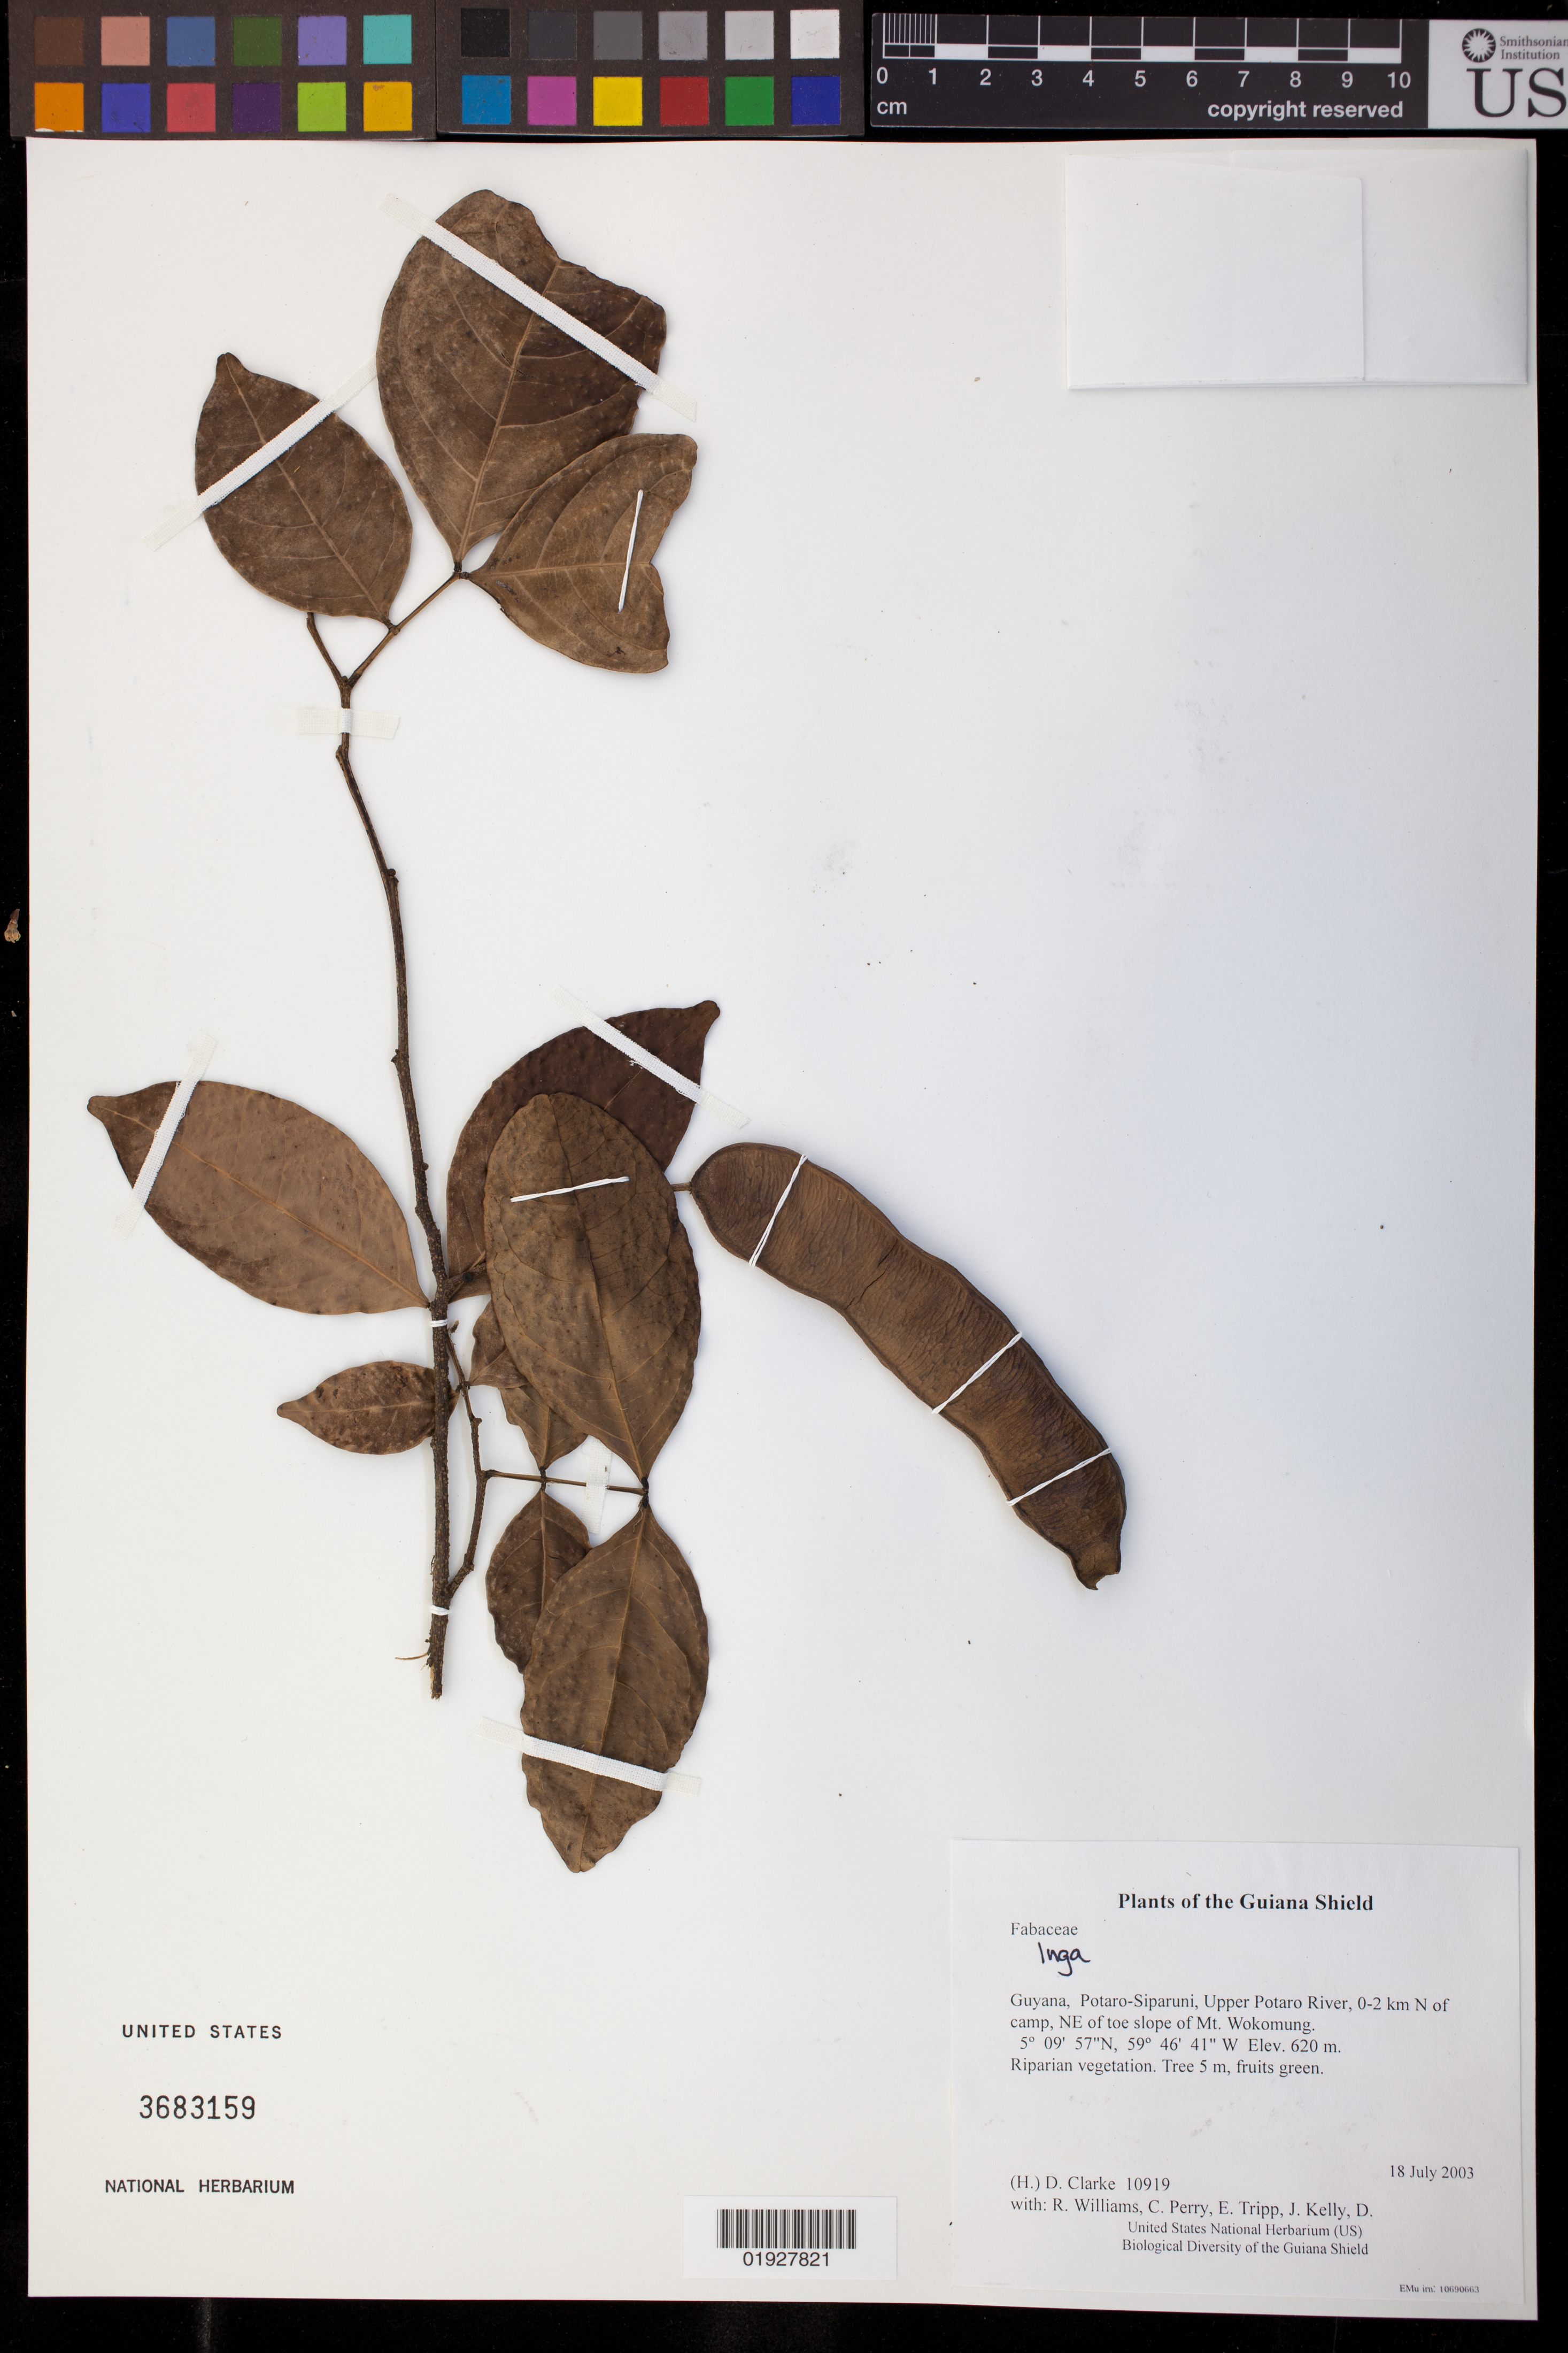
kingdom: Plantae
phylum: Tracheophyta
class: Magnoliopsida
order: Fabales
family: Fabaceae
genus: Inga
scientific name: Inga sp.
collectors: H. D. Clarke, R. Williams, C. Perry, E. Tripp, J. Kelly, D. Gittens & S. R. Stern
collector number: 10919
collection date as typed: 18 July 2003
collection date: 2003-07-18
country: Guyana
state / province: Potaro-Siparuni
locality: Upper Potaro River, 0-2 km N of camp, NE of toe slope of Mt. Wokomung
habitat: Riparian vegetation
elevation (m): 620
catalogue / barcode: US 3683159